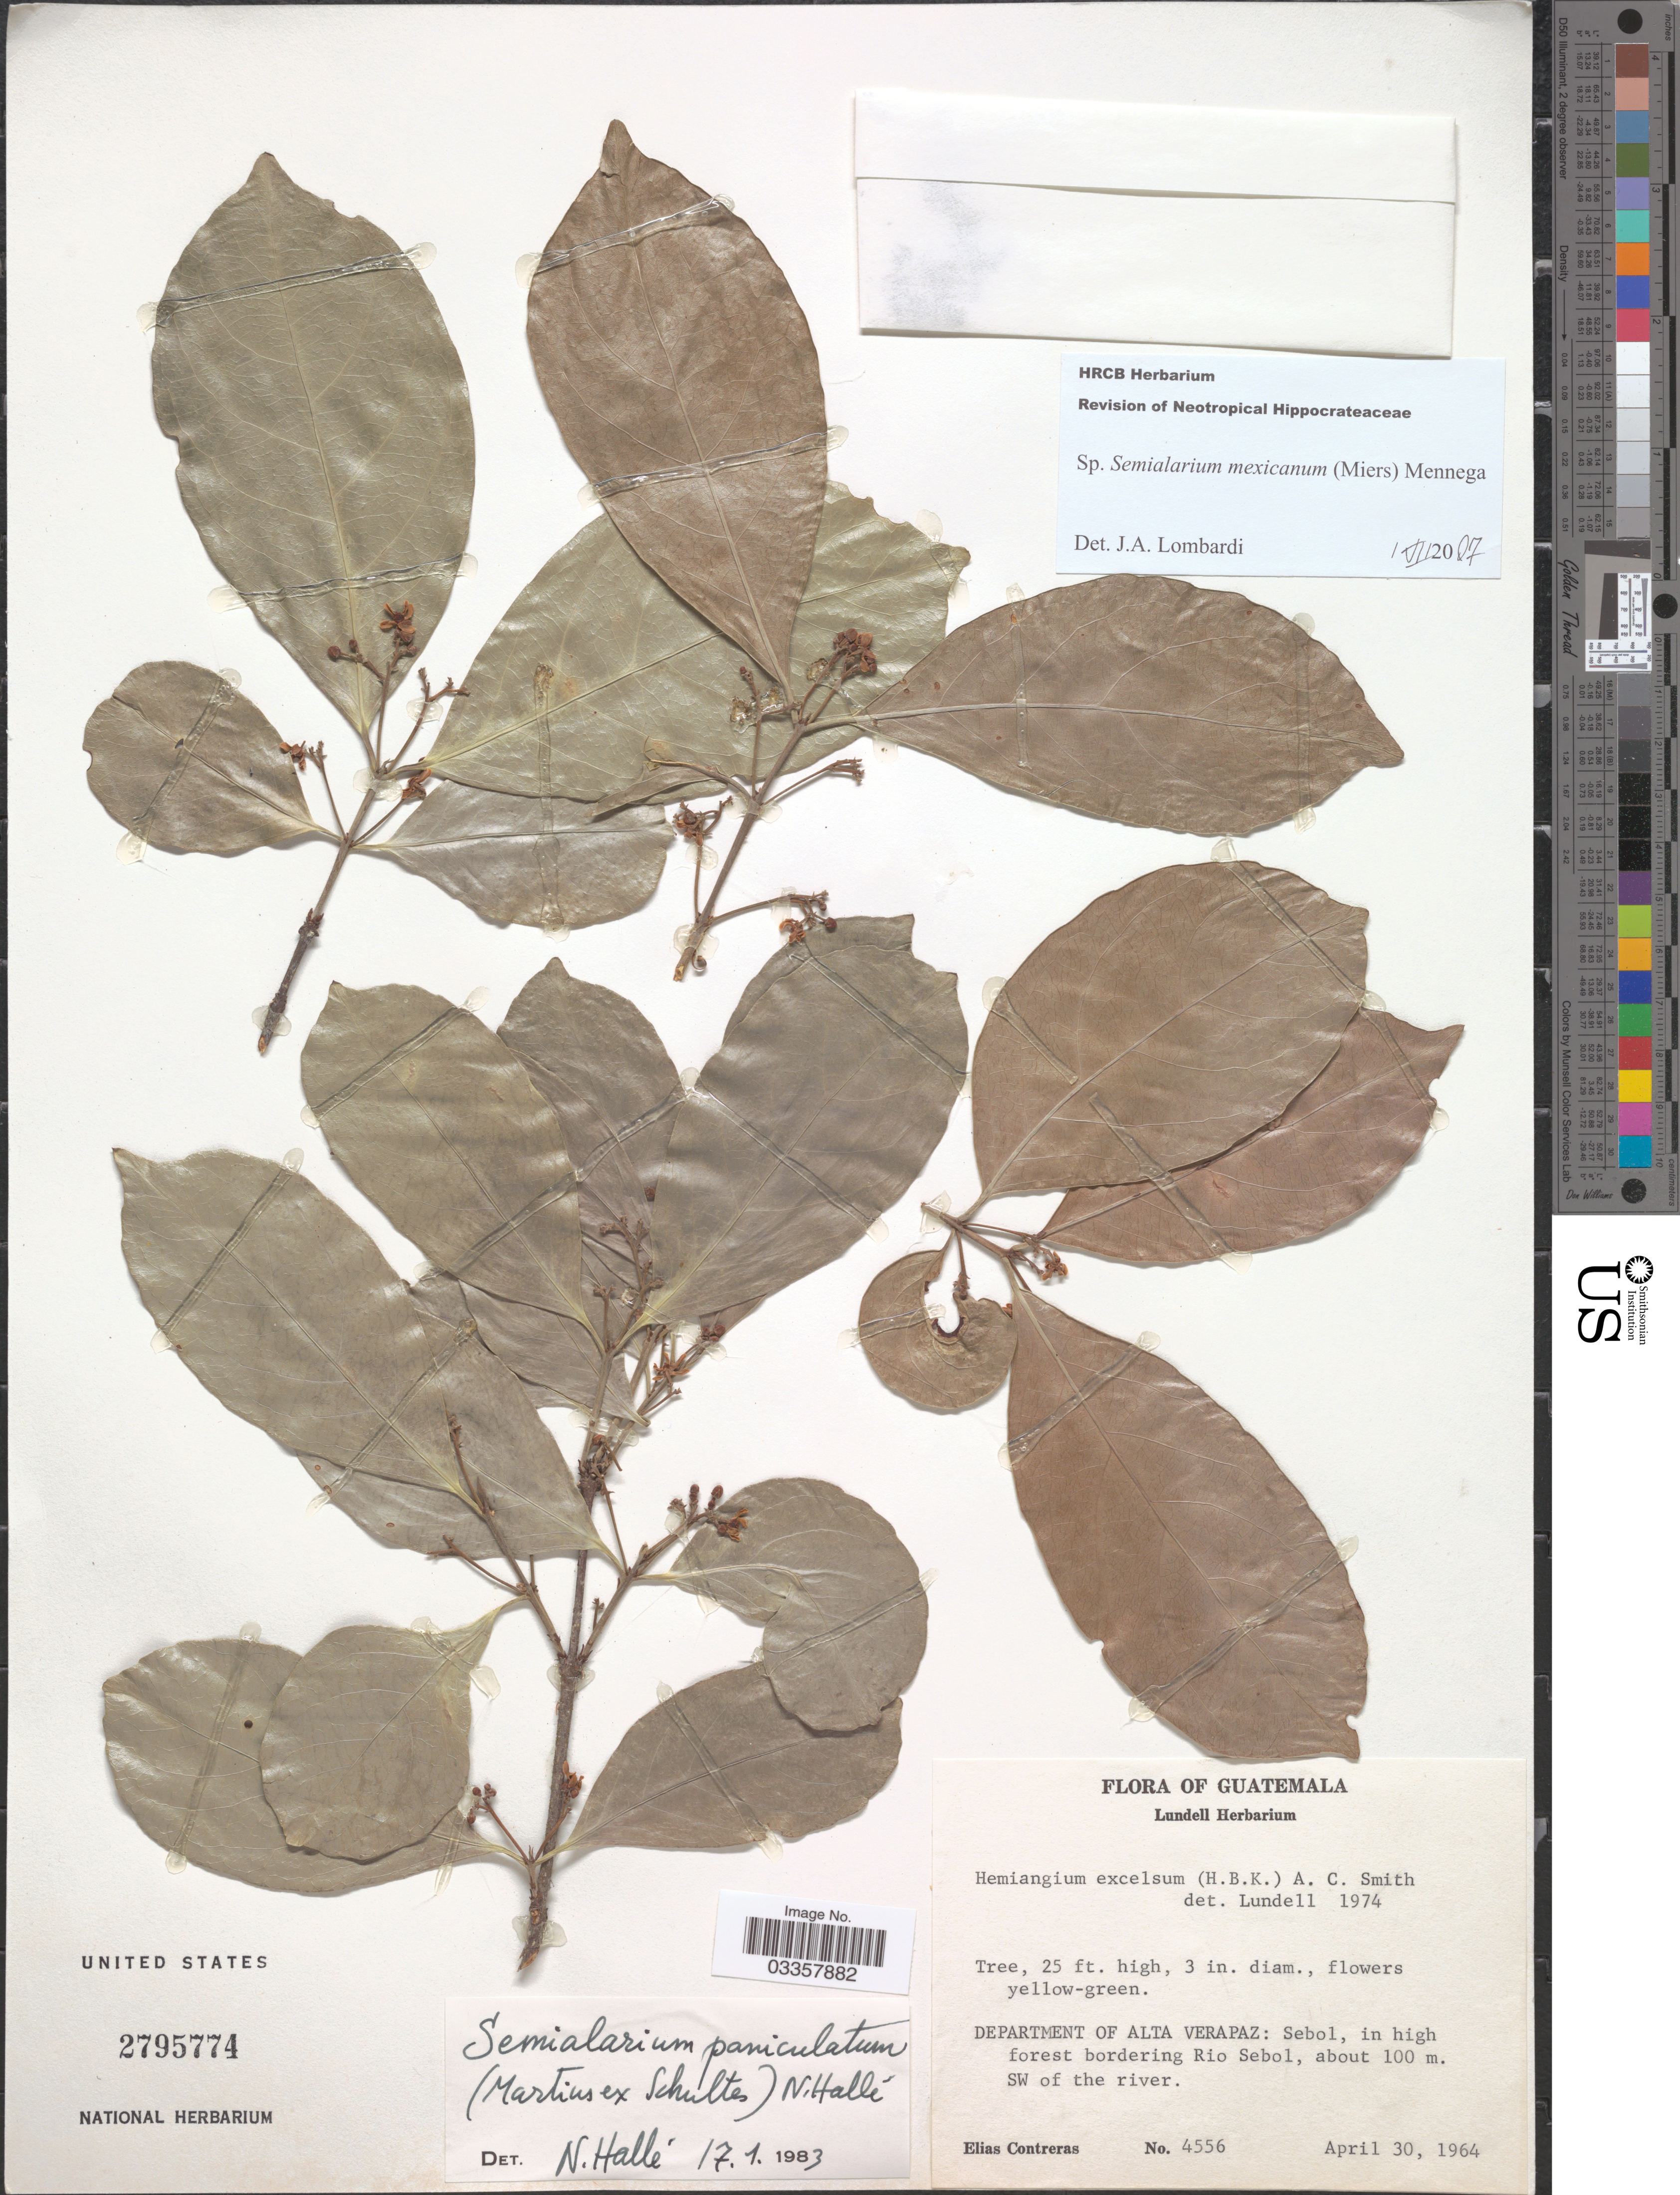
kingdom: Plantae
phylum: Tracheophyta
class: Magnoliopsida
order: Celastrales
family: Celastraceae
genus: Semialarium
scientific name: Semialarium mexicanum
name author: (Miers) Mennega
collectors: E. Contreras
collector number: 4556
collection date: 1964-04-30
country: Guatemala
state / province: Alta Verapaz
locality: Department of Alta Verapaz: Sebol, in high forest bordering Rio Sebol, about 100 m. SW of the river.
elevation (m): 100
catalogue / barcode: US 2795774